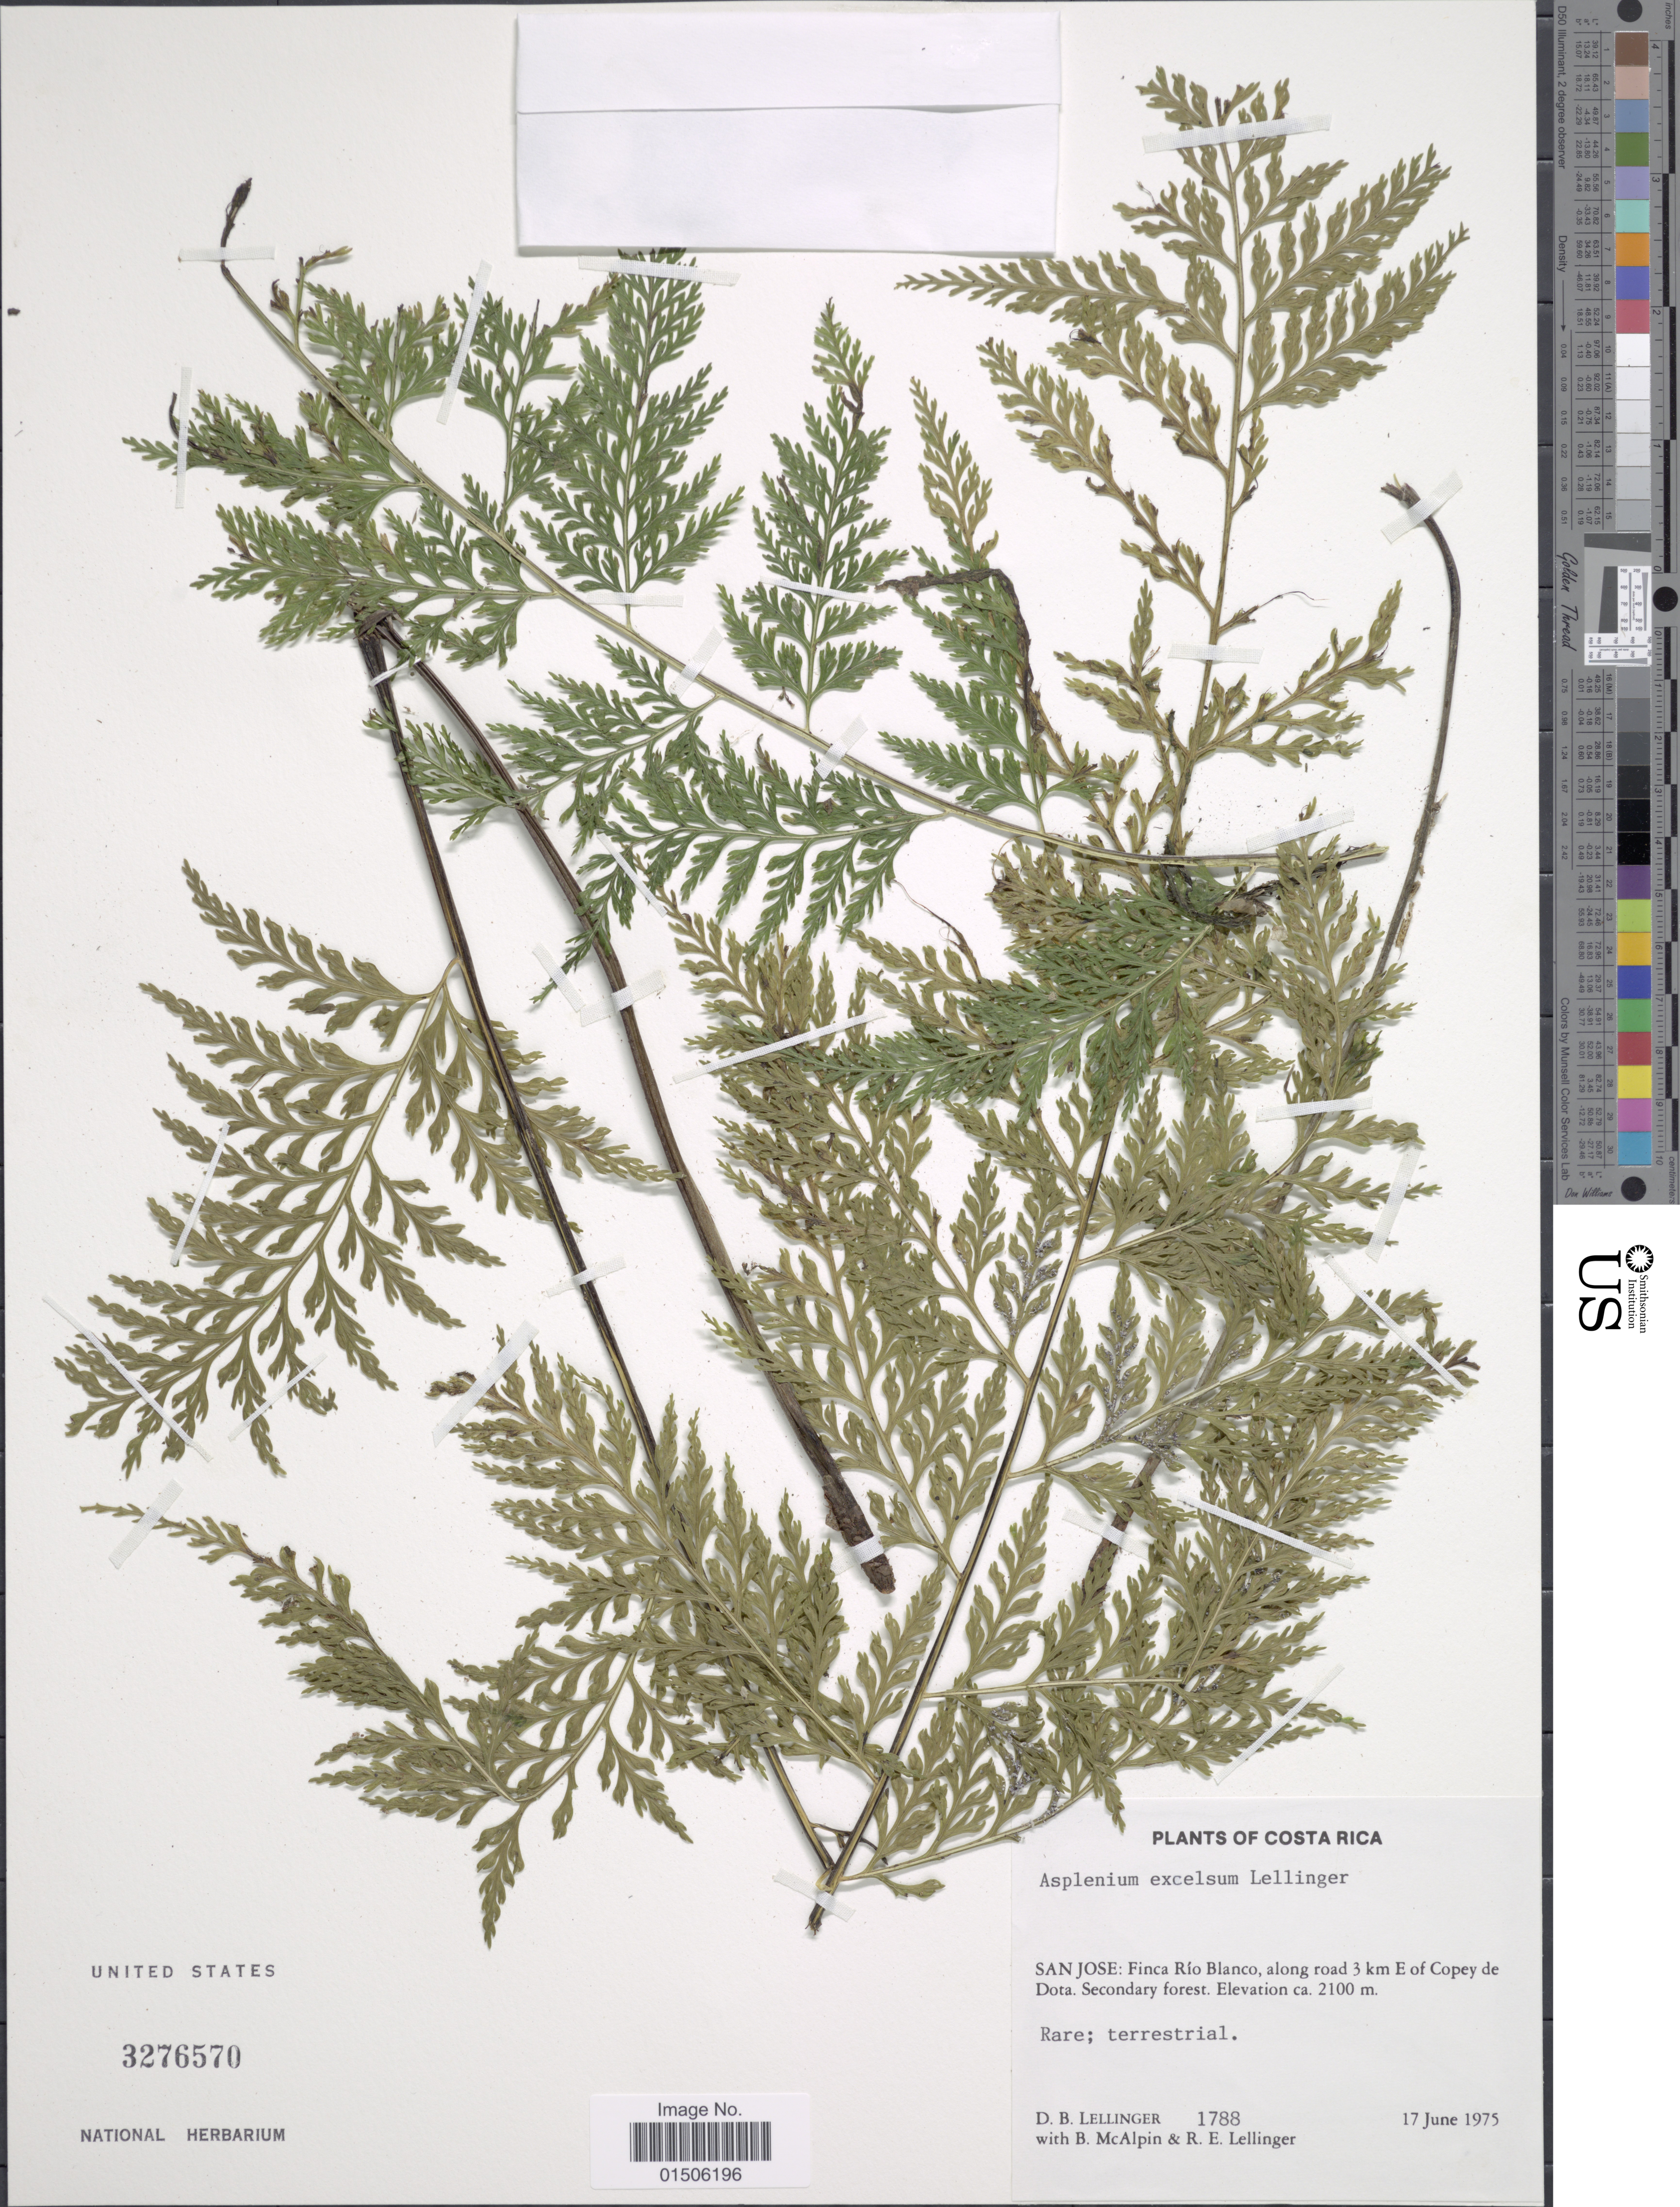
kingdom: Plantae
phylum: Tracheophyta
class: Polypodiopsida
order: Polypodiales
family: Aspleniaceae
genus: Asplenium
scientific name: Asplenium excelsum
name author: Lellinger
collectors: D. B. Lellinger, B. McAlpin & R. E. Lellinger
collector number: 1788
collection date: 1975-06-17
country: Costa Rica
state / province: San José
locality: Finca Río Blanco, along road 3 km E of Copey de Dota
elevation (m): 2100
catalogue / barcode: US 3276570